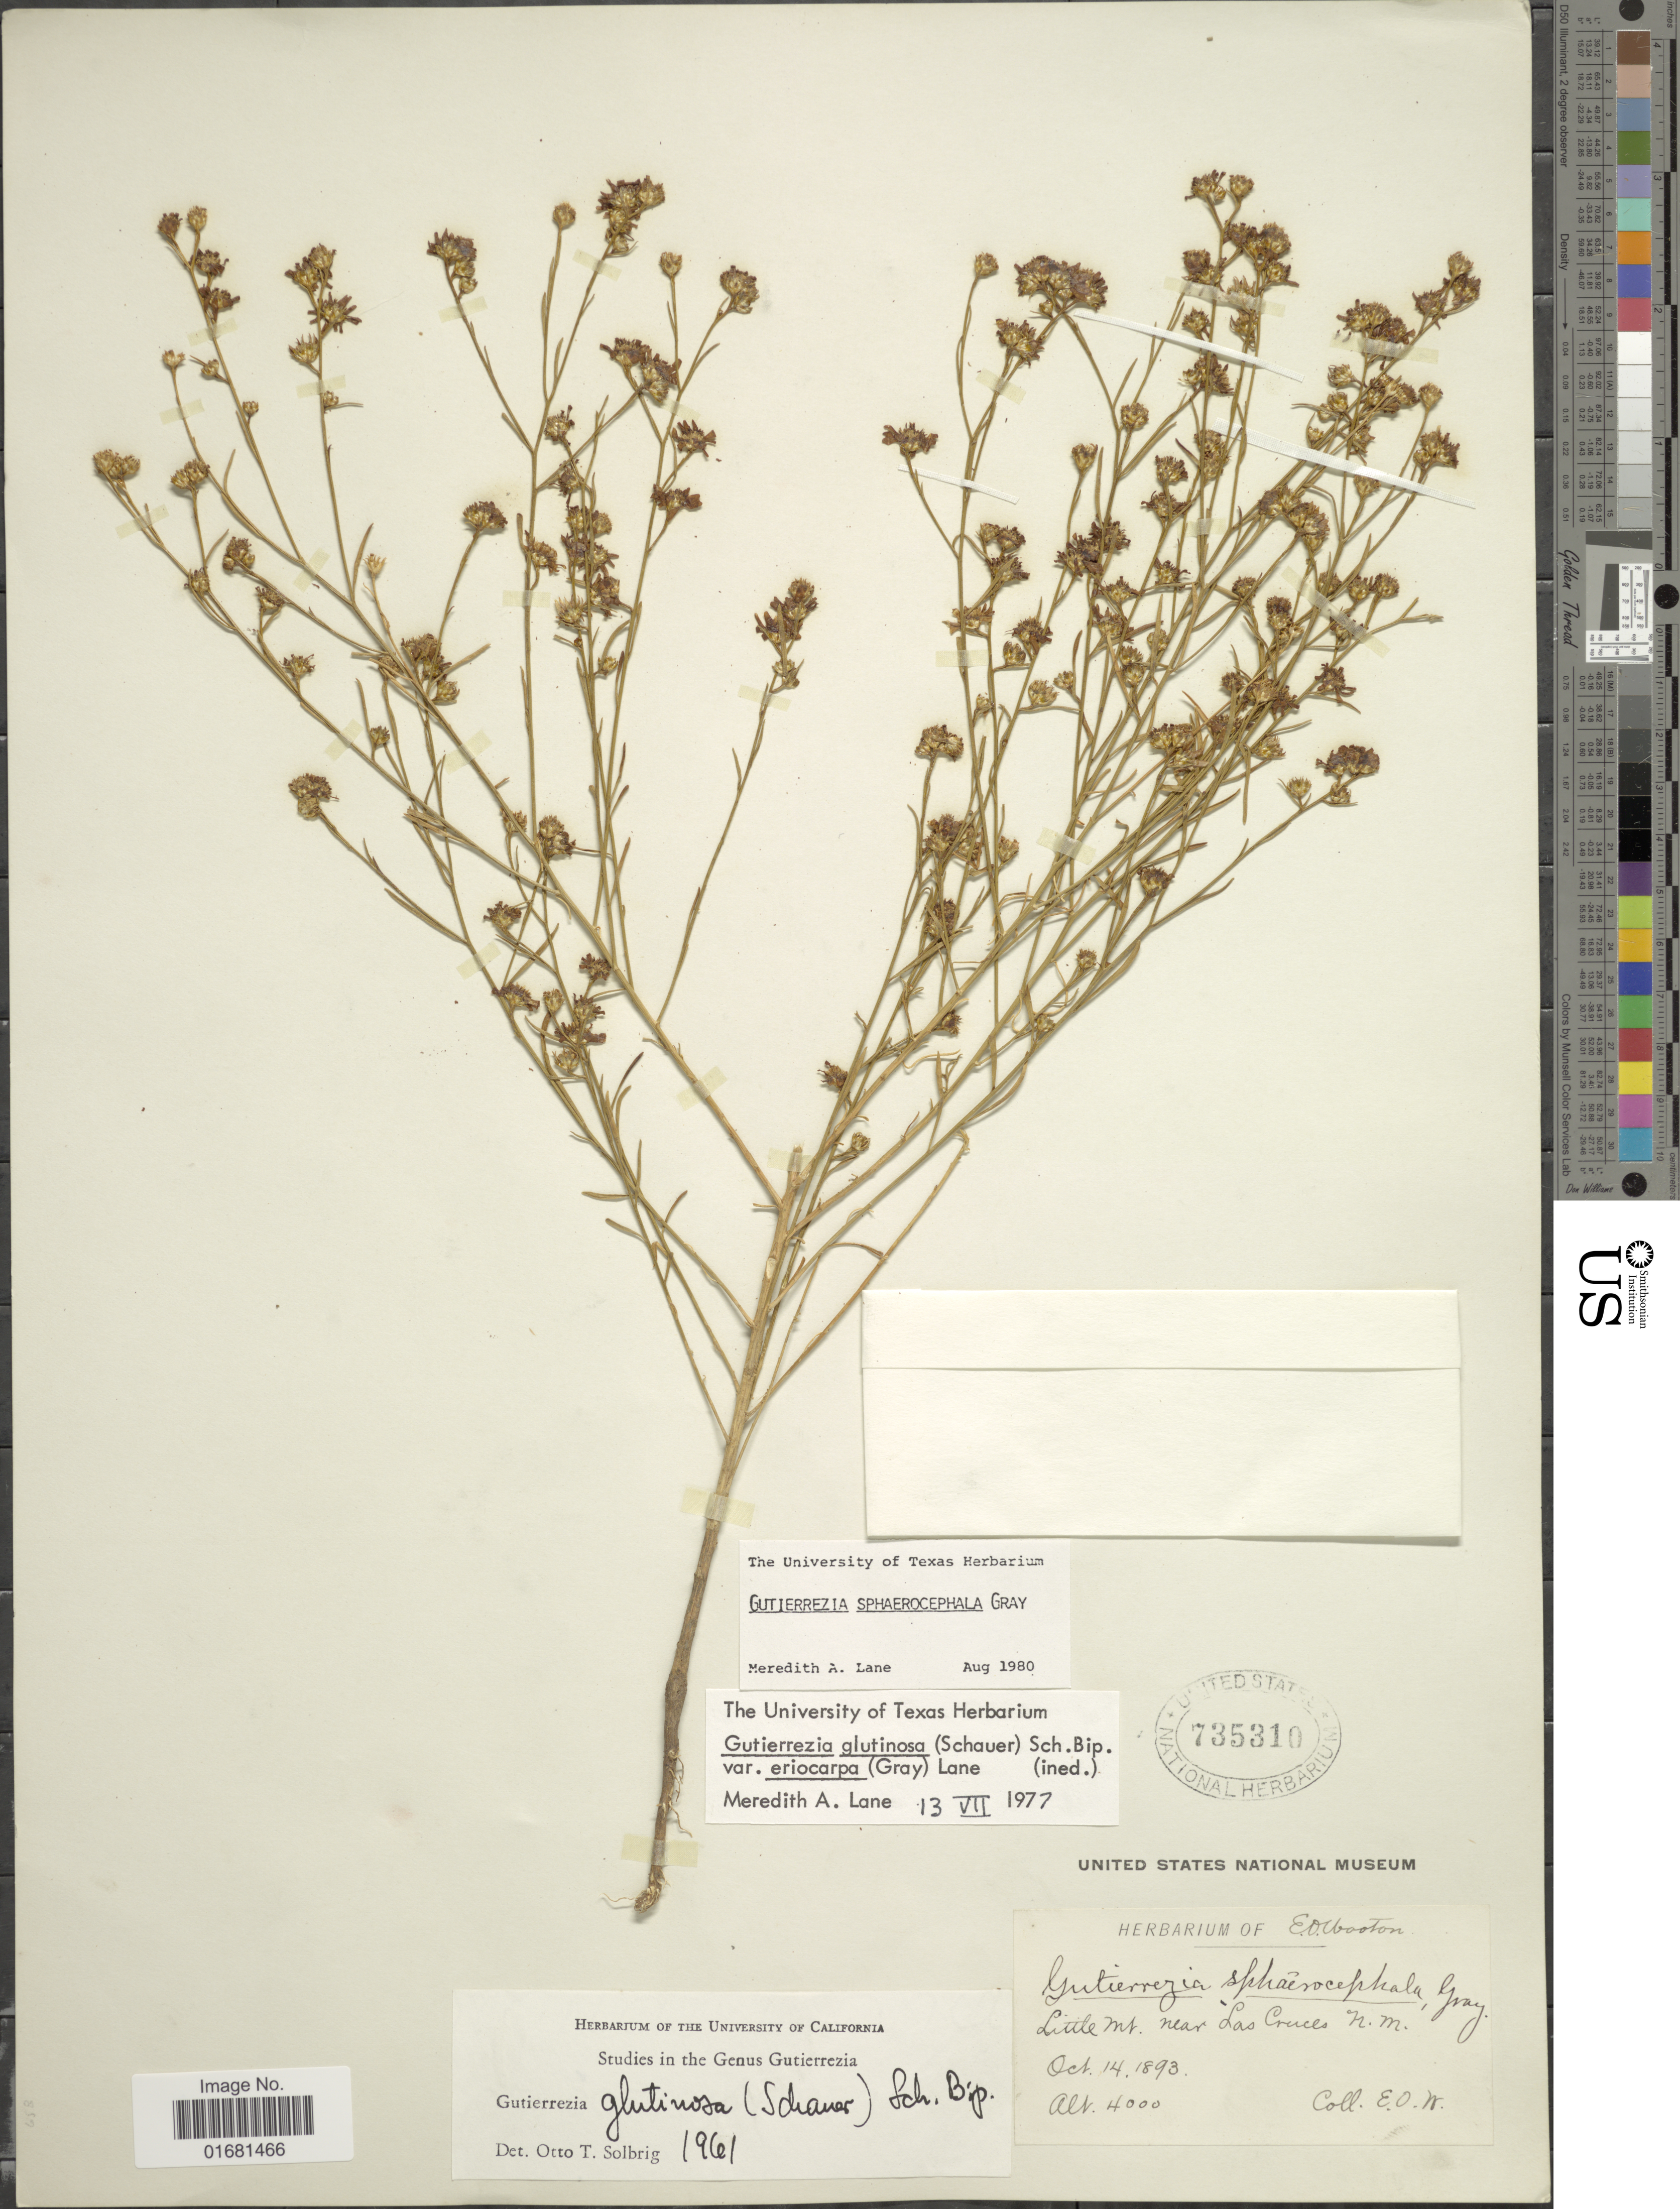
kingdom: Plantae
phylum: Tracheophyta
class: Magnoliopsida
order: Asterales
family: Asteraceae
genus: Gutierrezia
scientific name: Gutierrezia sphaerocephala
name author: A. Gray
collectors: E. O. Wooton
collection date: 1893-10-14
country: United States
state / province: New Mexico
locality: Little Mt. near Las Cruces N. M.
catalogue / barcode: US 735310